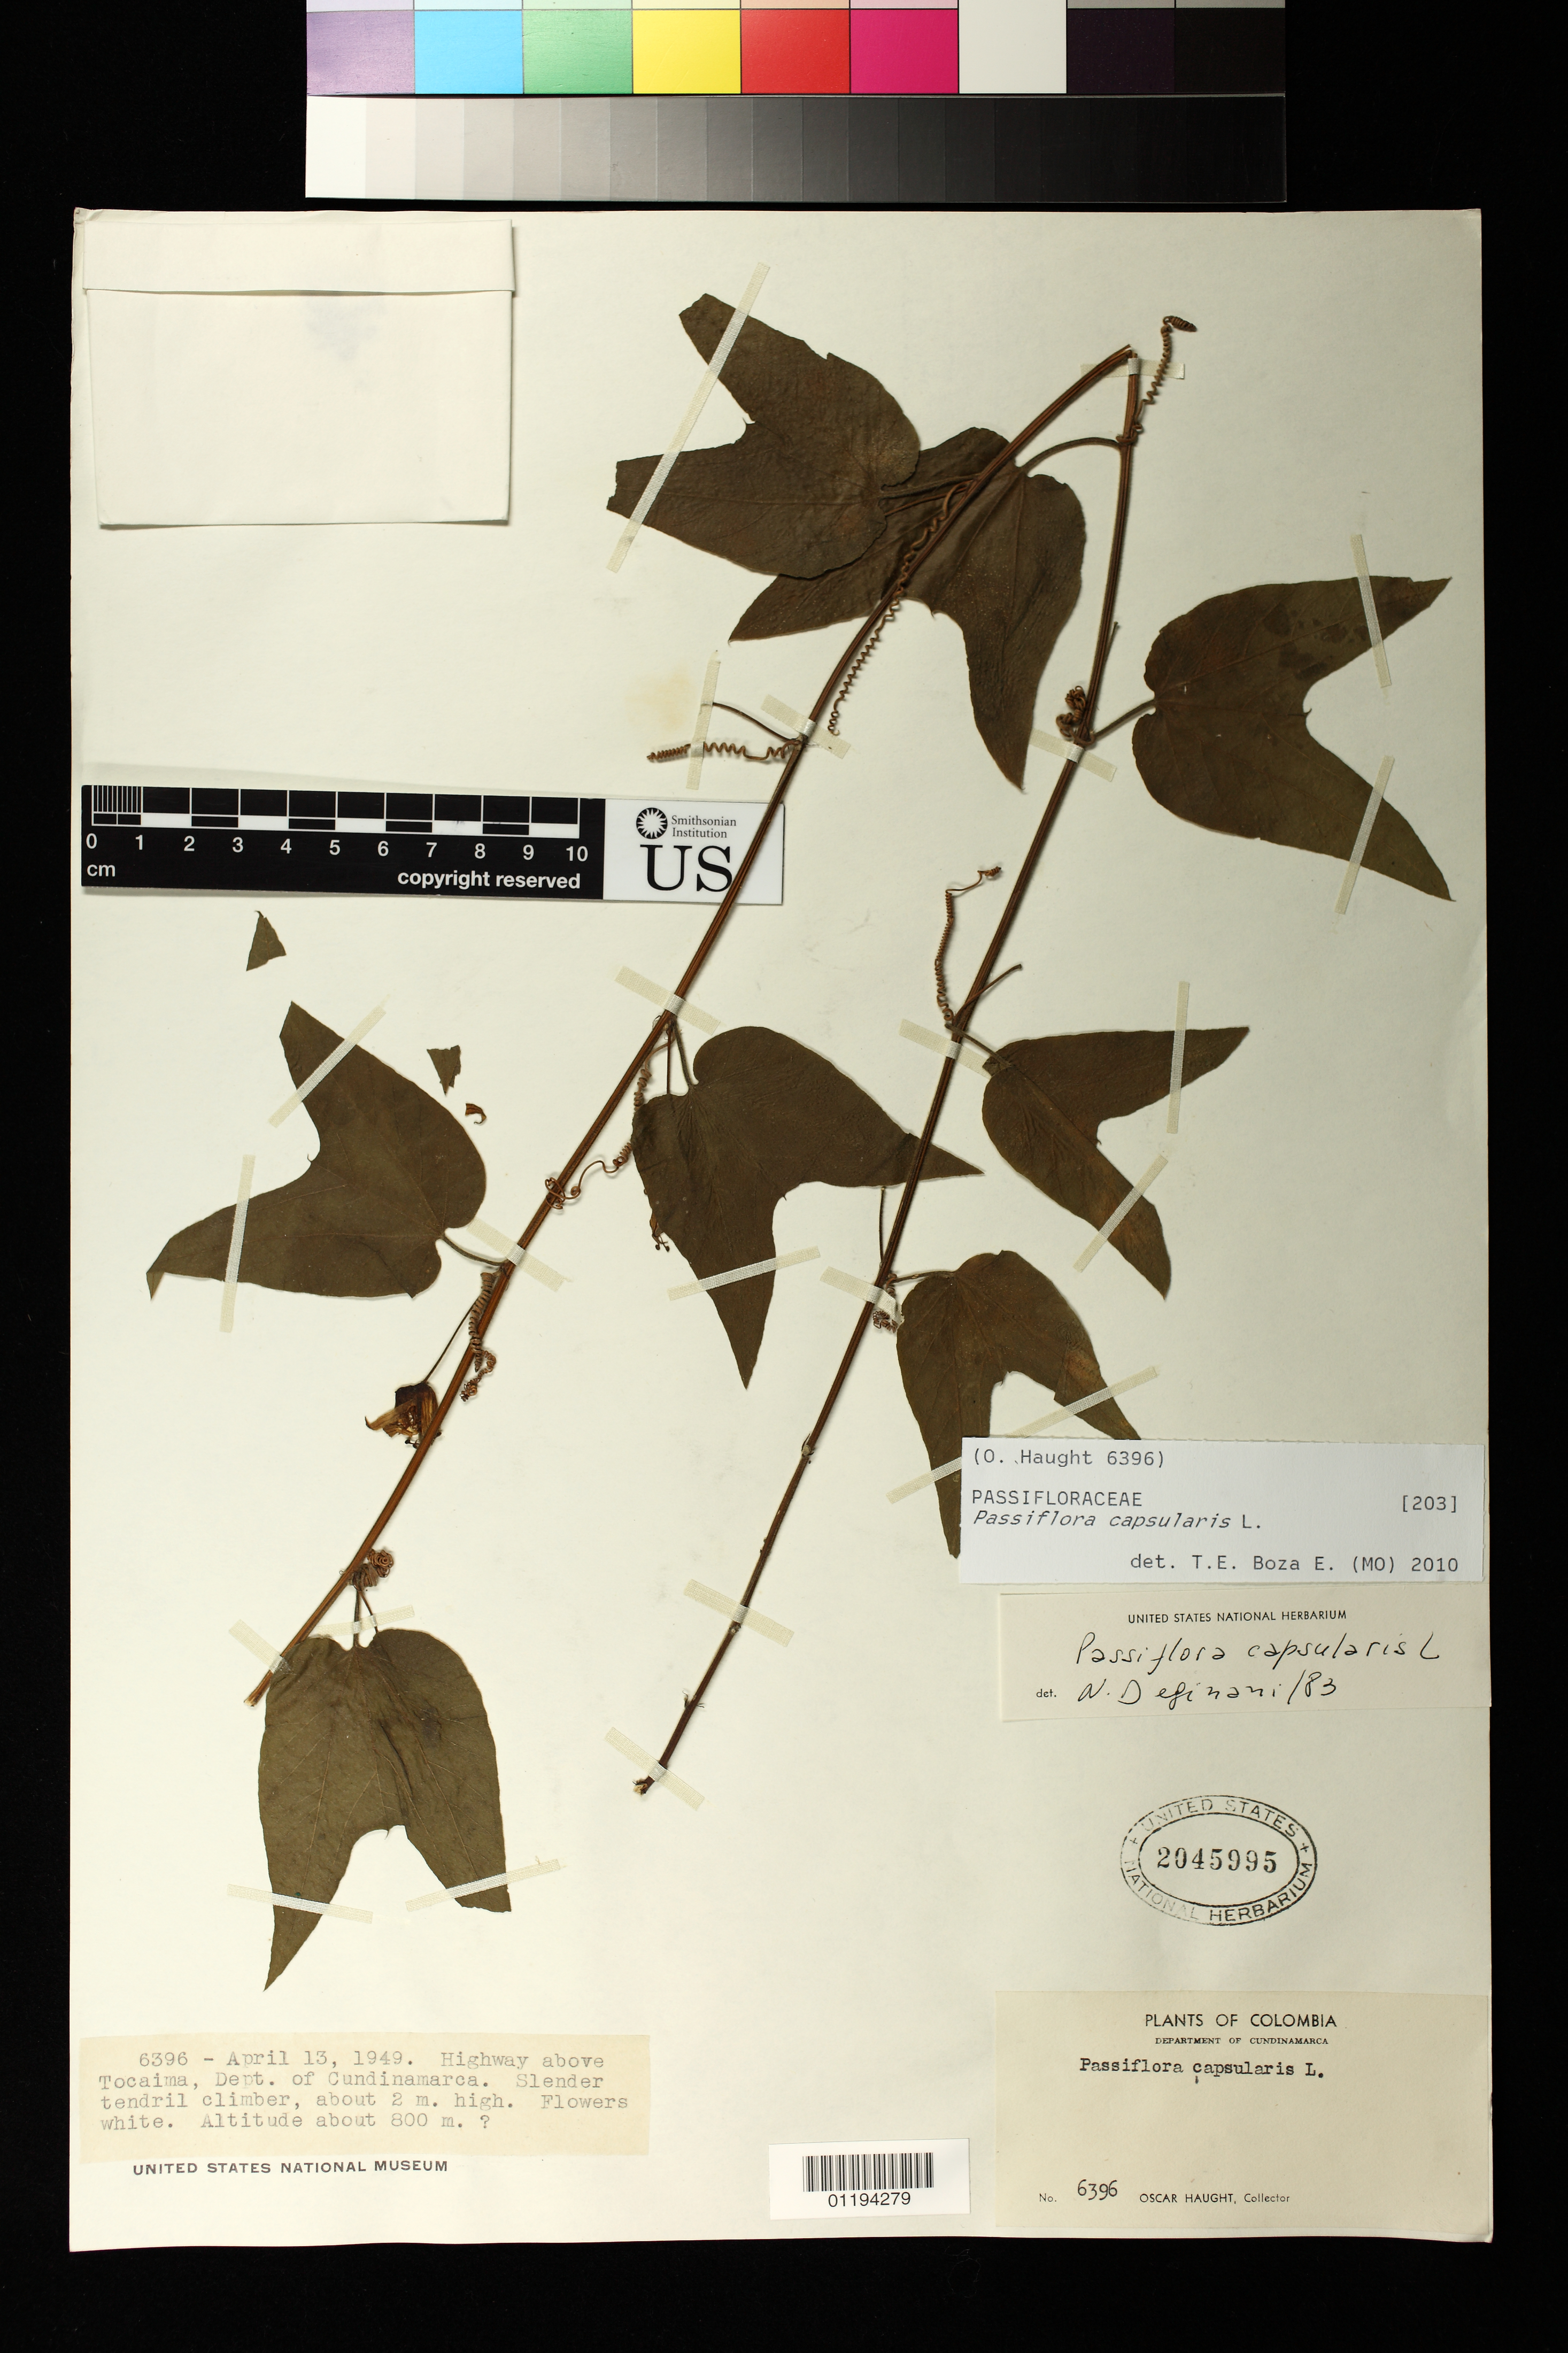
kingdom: Plantae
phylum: Tracheophyta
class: Magnoliopsida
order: Malpighiales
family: Passifloraceae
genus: Passiflora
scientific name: Passiflora capsularis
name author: L.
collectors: O. L. Haught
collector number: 6396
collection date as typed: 13 Apr 1949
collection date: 1949-04-13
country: Colombia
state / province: Cundinamarca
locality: Highway above Tocaima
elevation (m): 800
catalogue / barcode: US 2045995